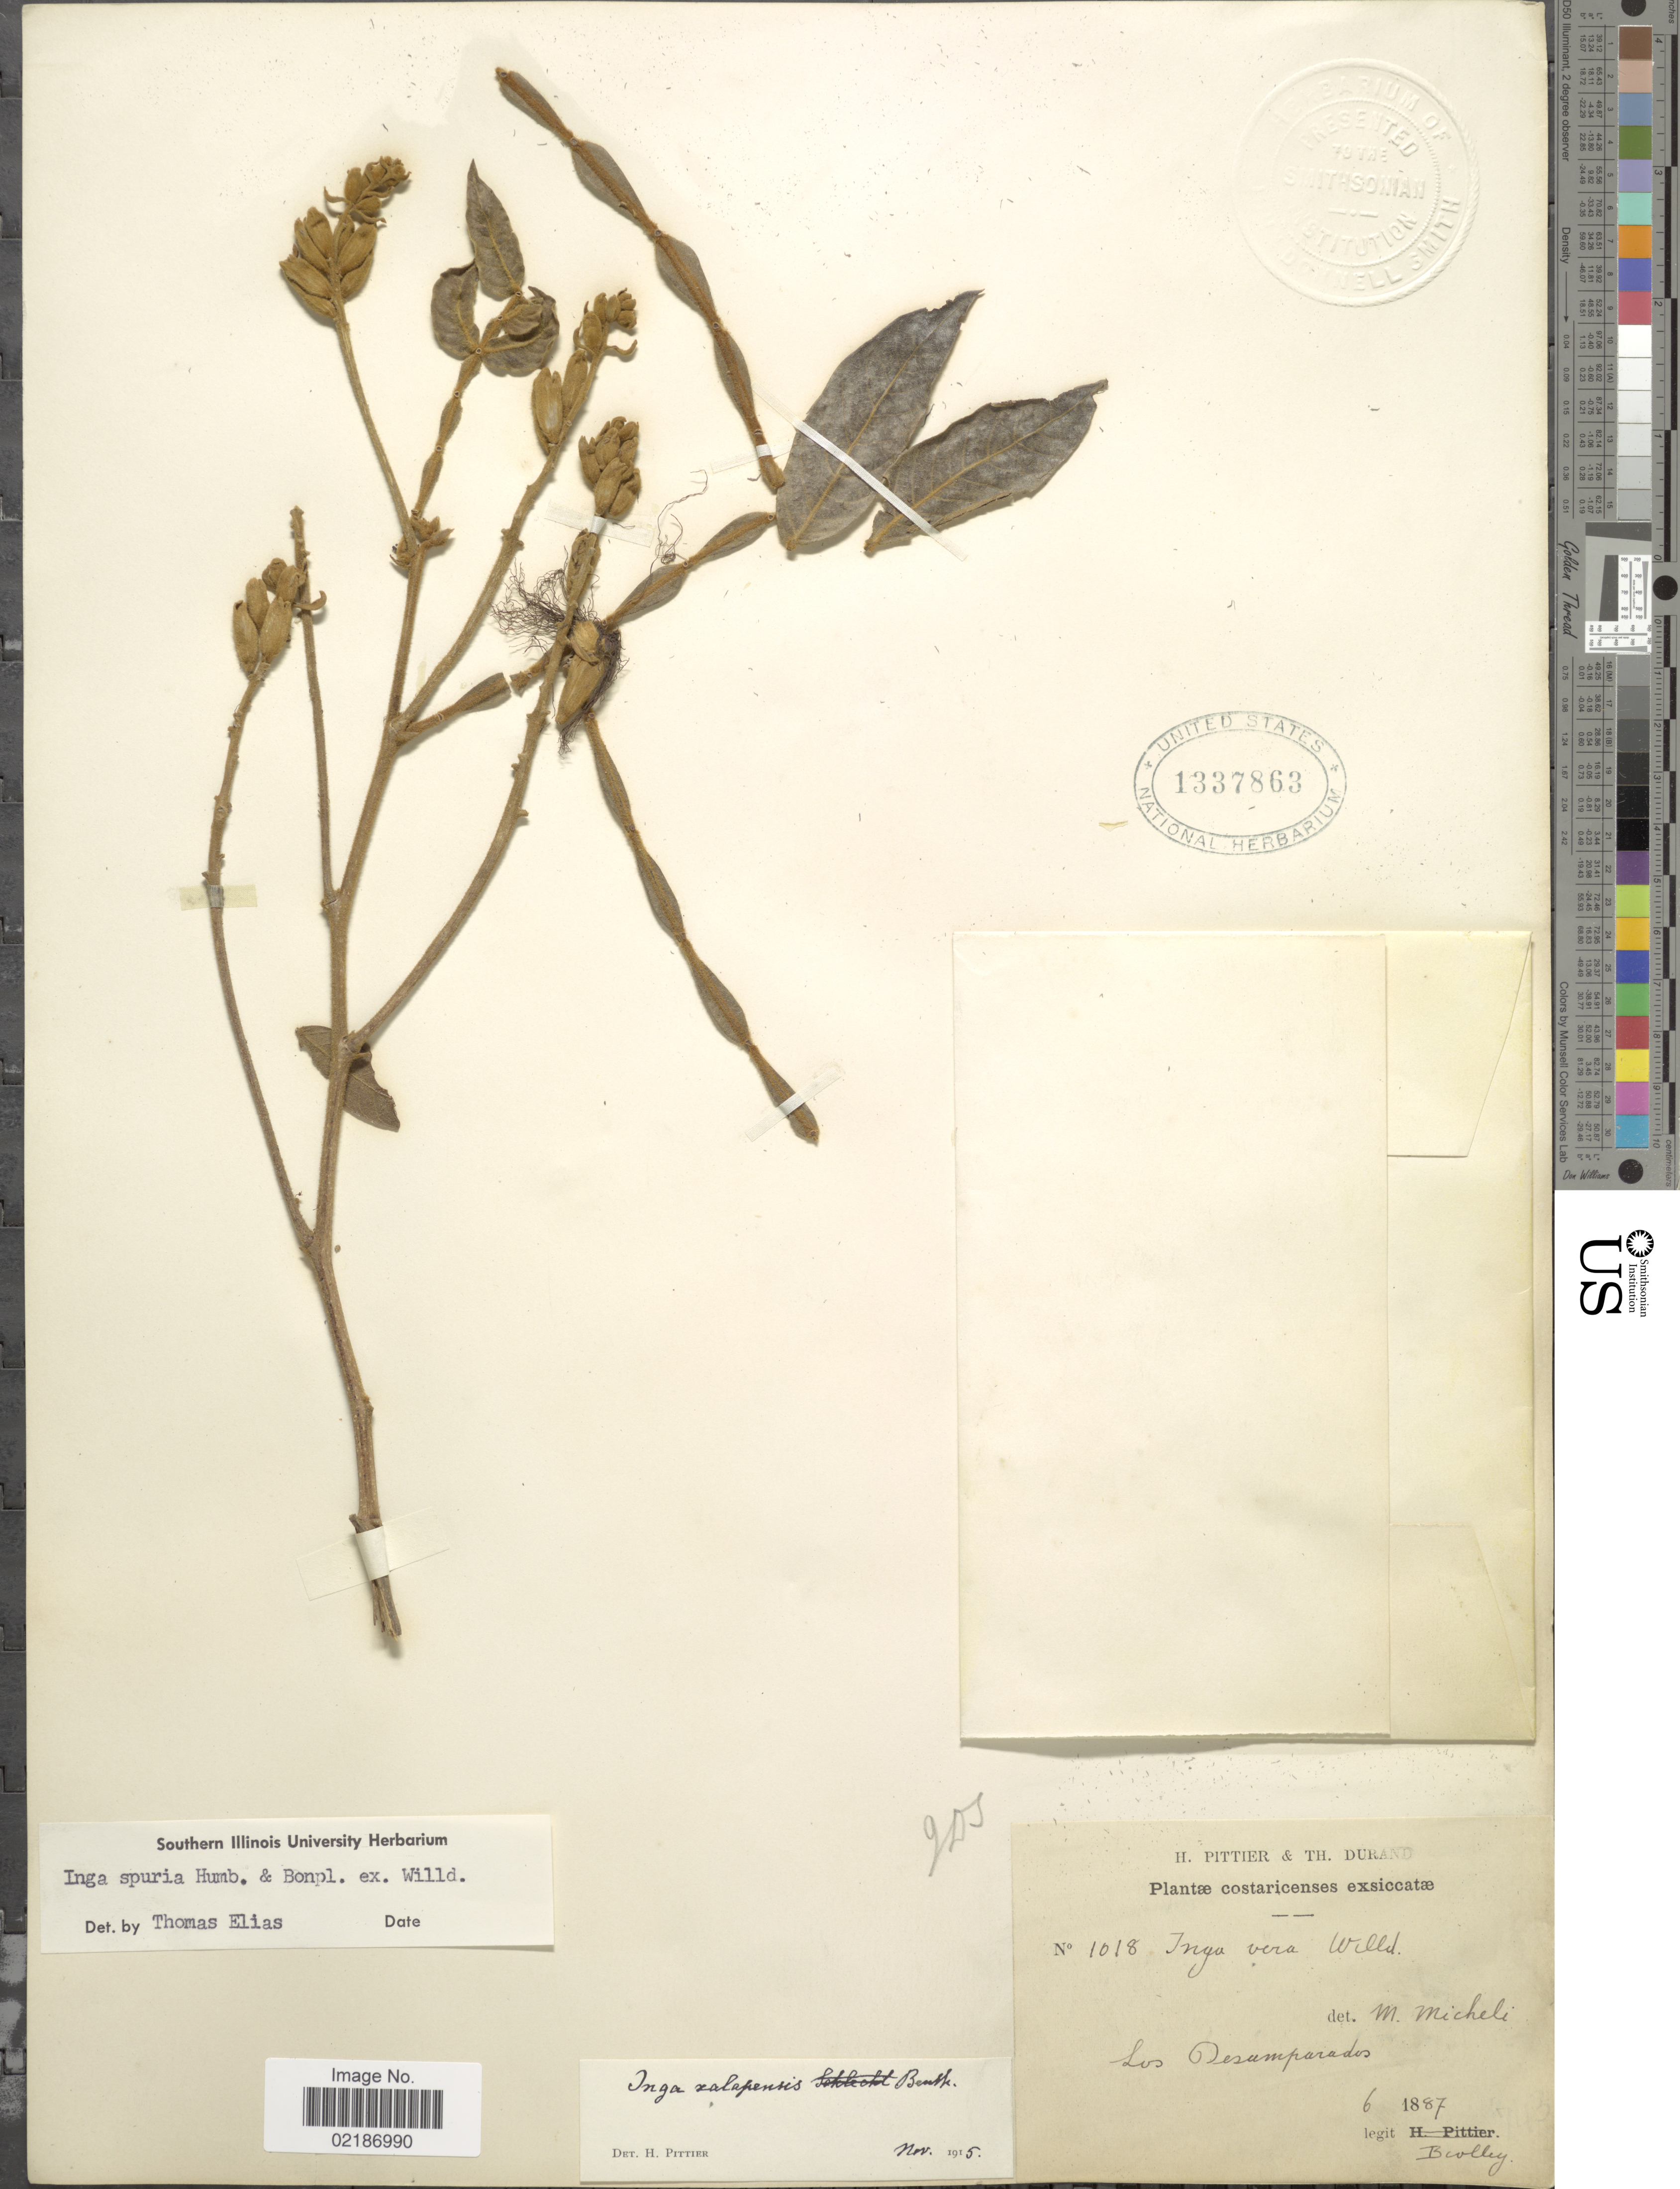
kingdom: Plantae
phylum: Tracheophyta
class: Magnoliopsida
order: Fabales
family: Fabaceae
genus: Inga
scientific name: Inga vera subsp. vera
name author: Willd.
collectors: P. Biolley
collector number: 1018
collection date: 1887-06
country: Costa Rica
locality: Los Desamparados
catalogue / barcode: US 1337863